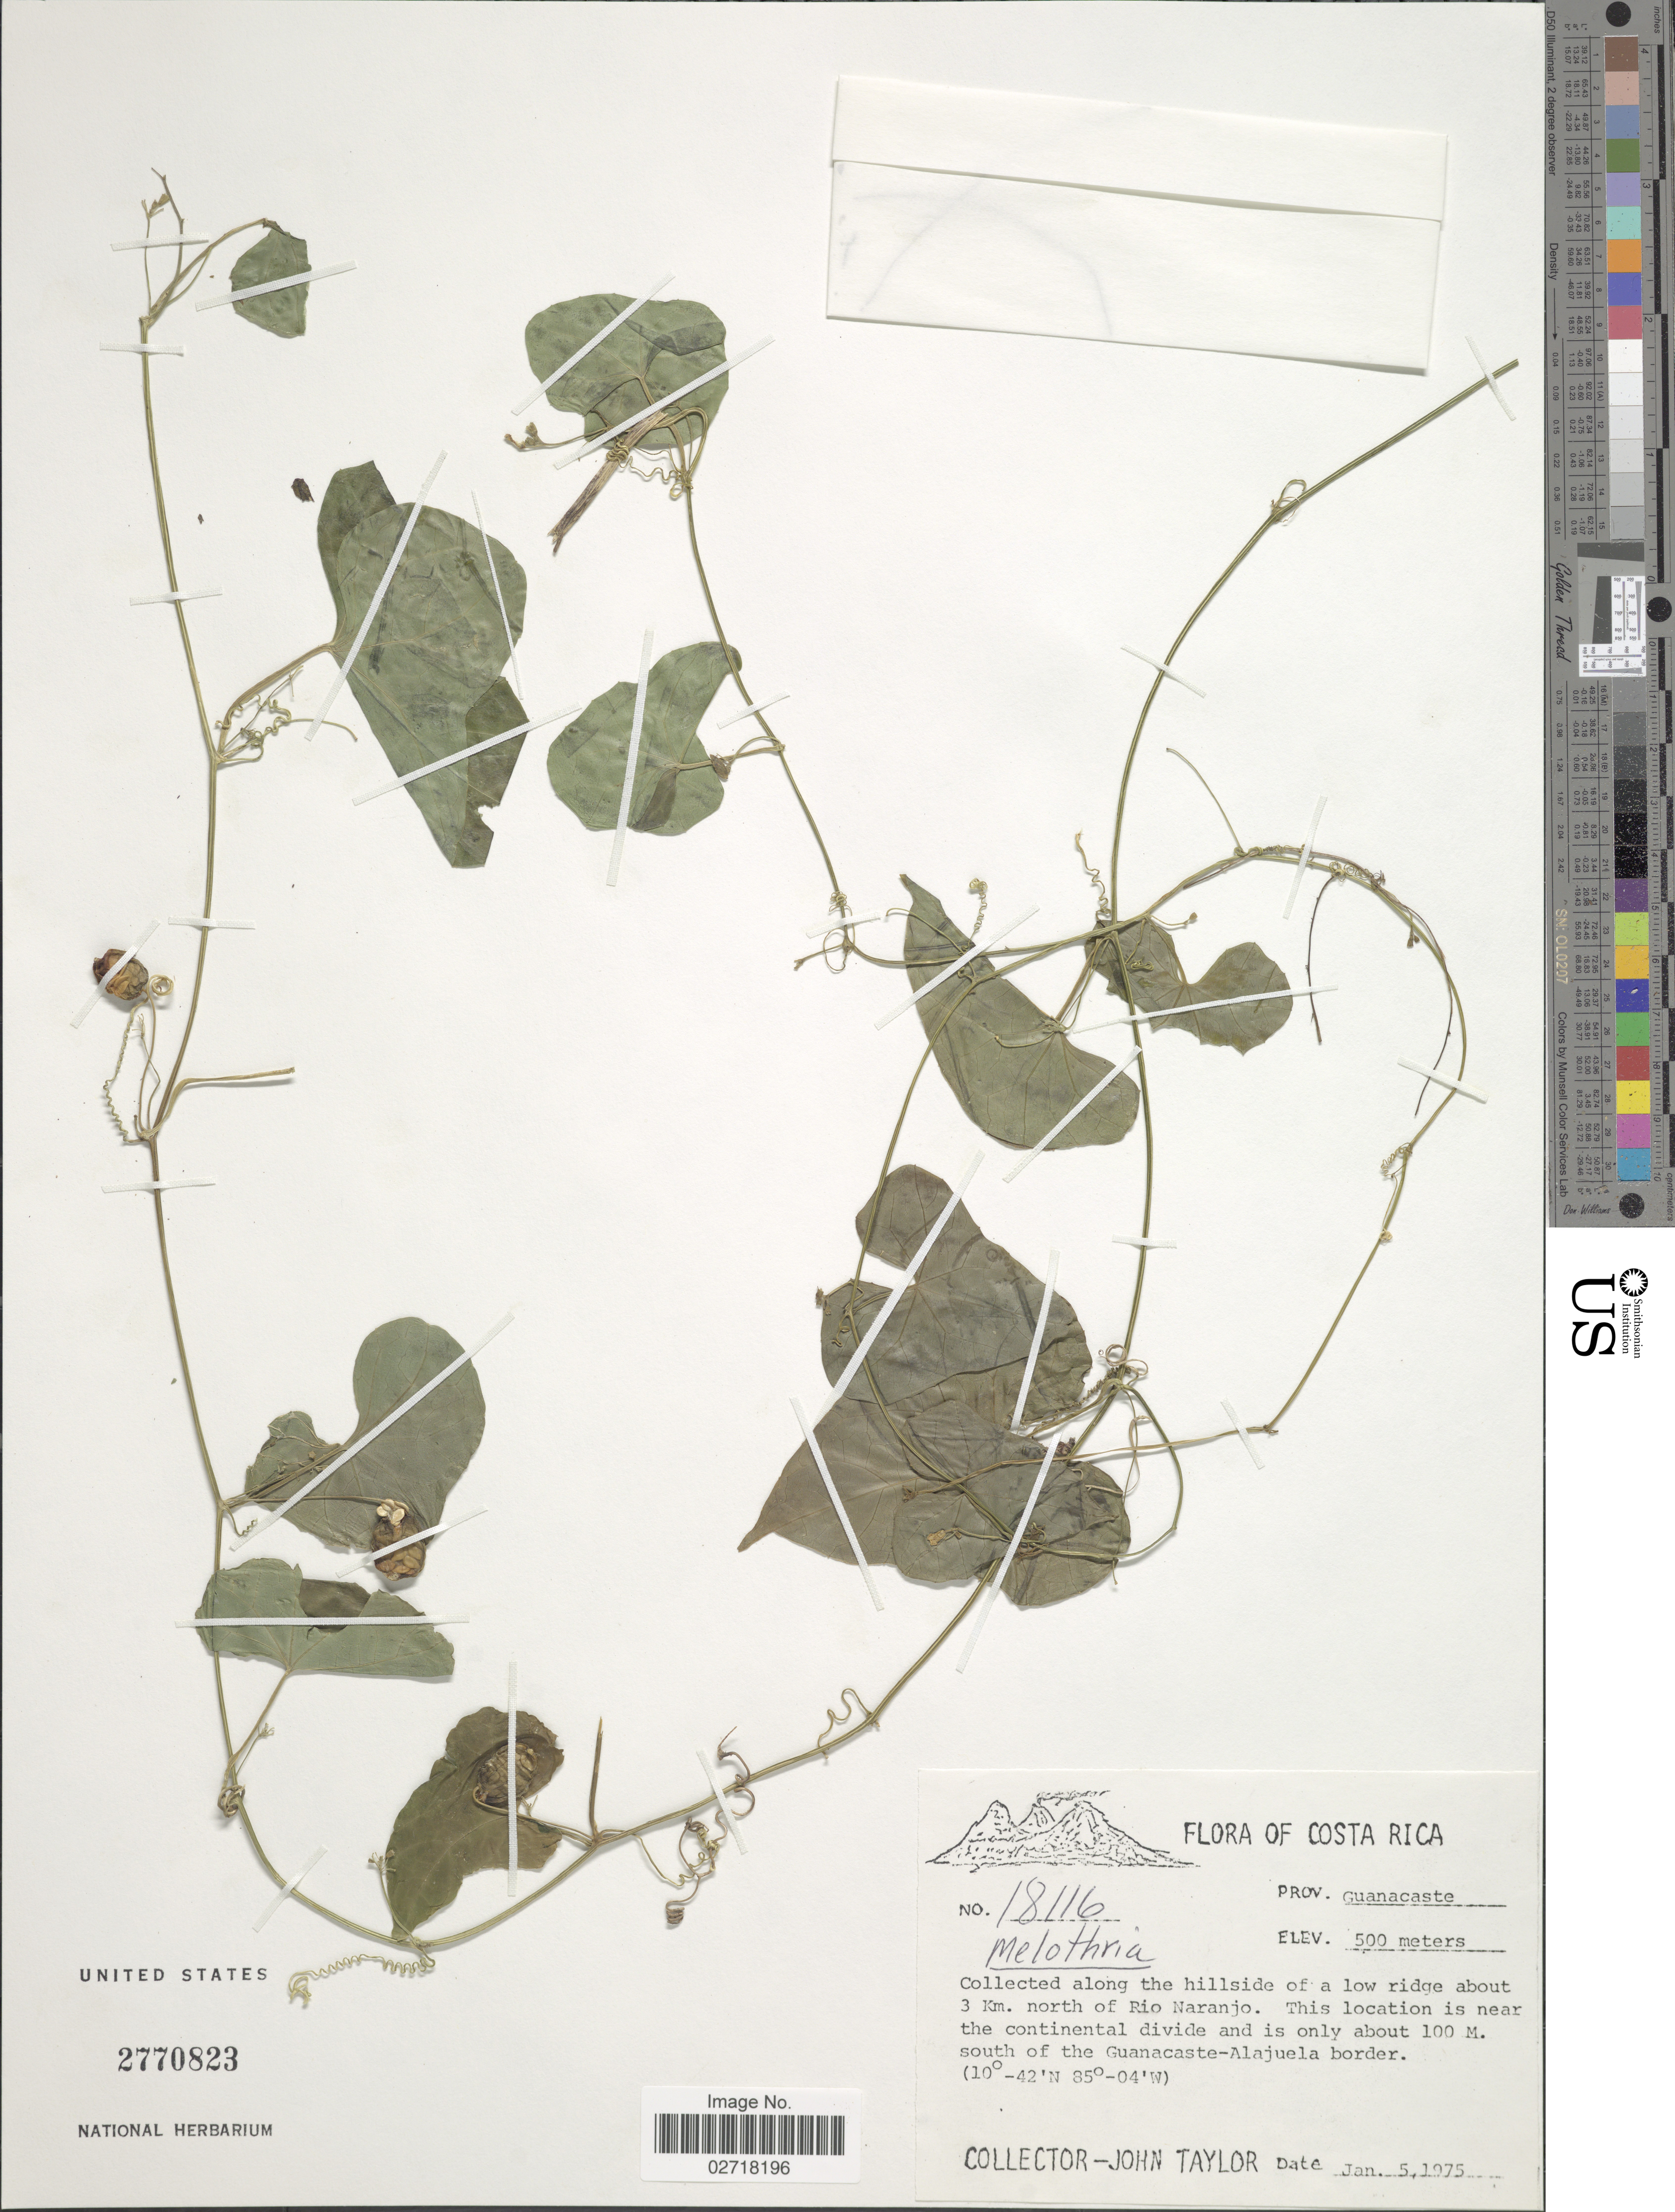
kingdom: Plantae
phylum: Tracheophyta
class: Magnoliopsida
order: Cucurbitales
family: Cucurbitaceae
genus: Melothria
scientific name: Melothria pendula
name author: L.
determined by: Nee, Michael H.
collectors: J. Taylor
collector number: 18116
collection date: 1975-01-05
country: Costa Rica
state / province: Guanacaste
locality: About 3 km north of Rio Naranjo. Near the continental divide and is only about 100 M south of the Guanacaste-Alajuela border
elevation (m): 500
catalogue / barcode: US 2770823